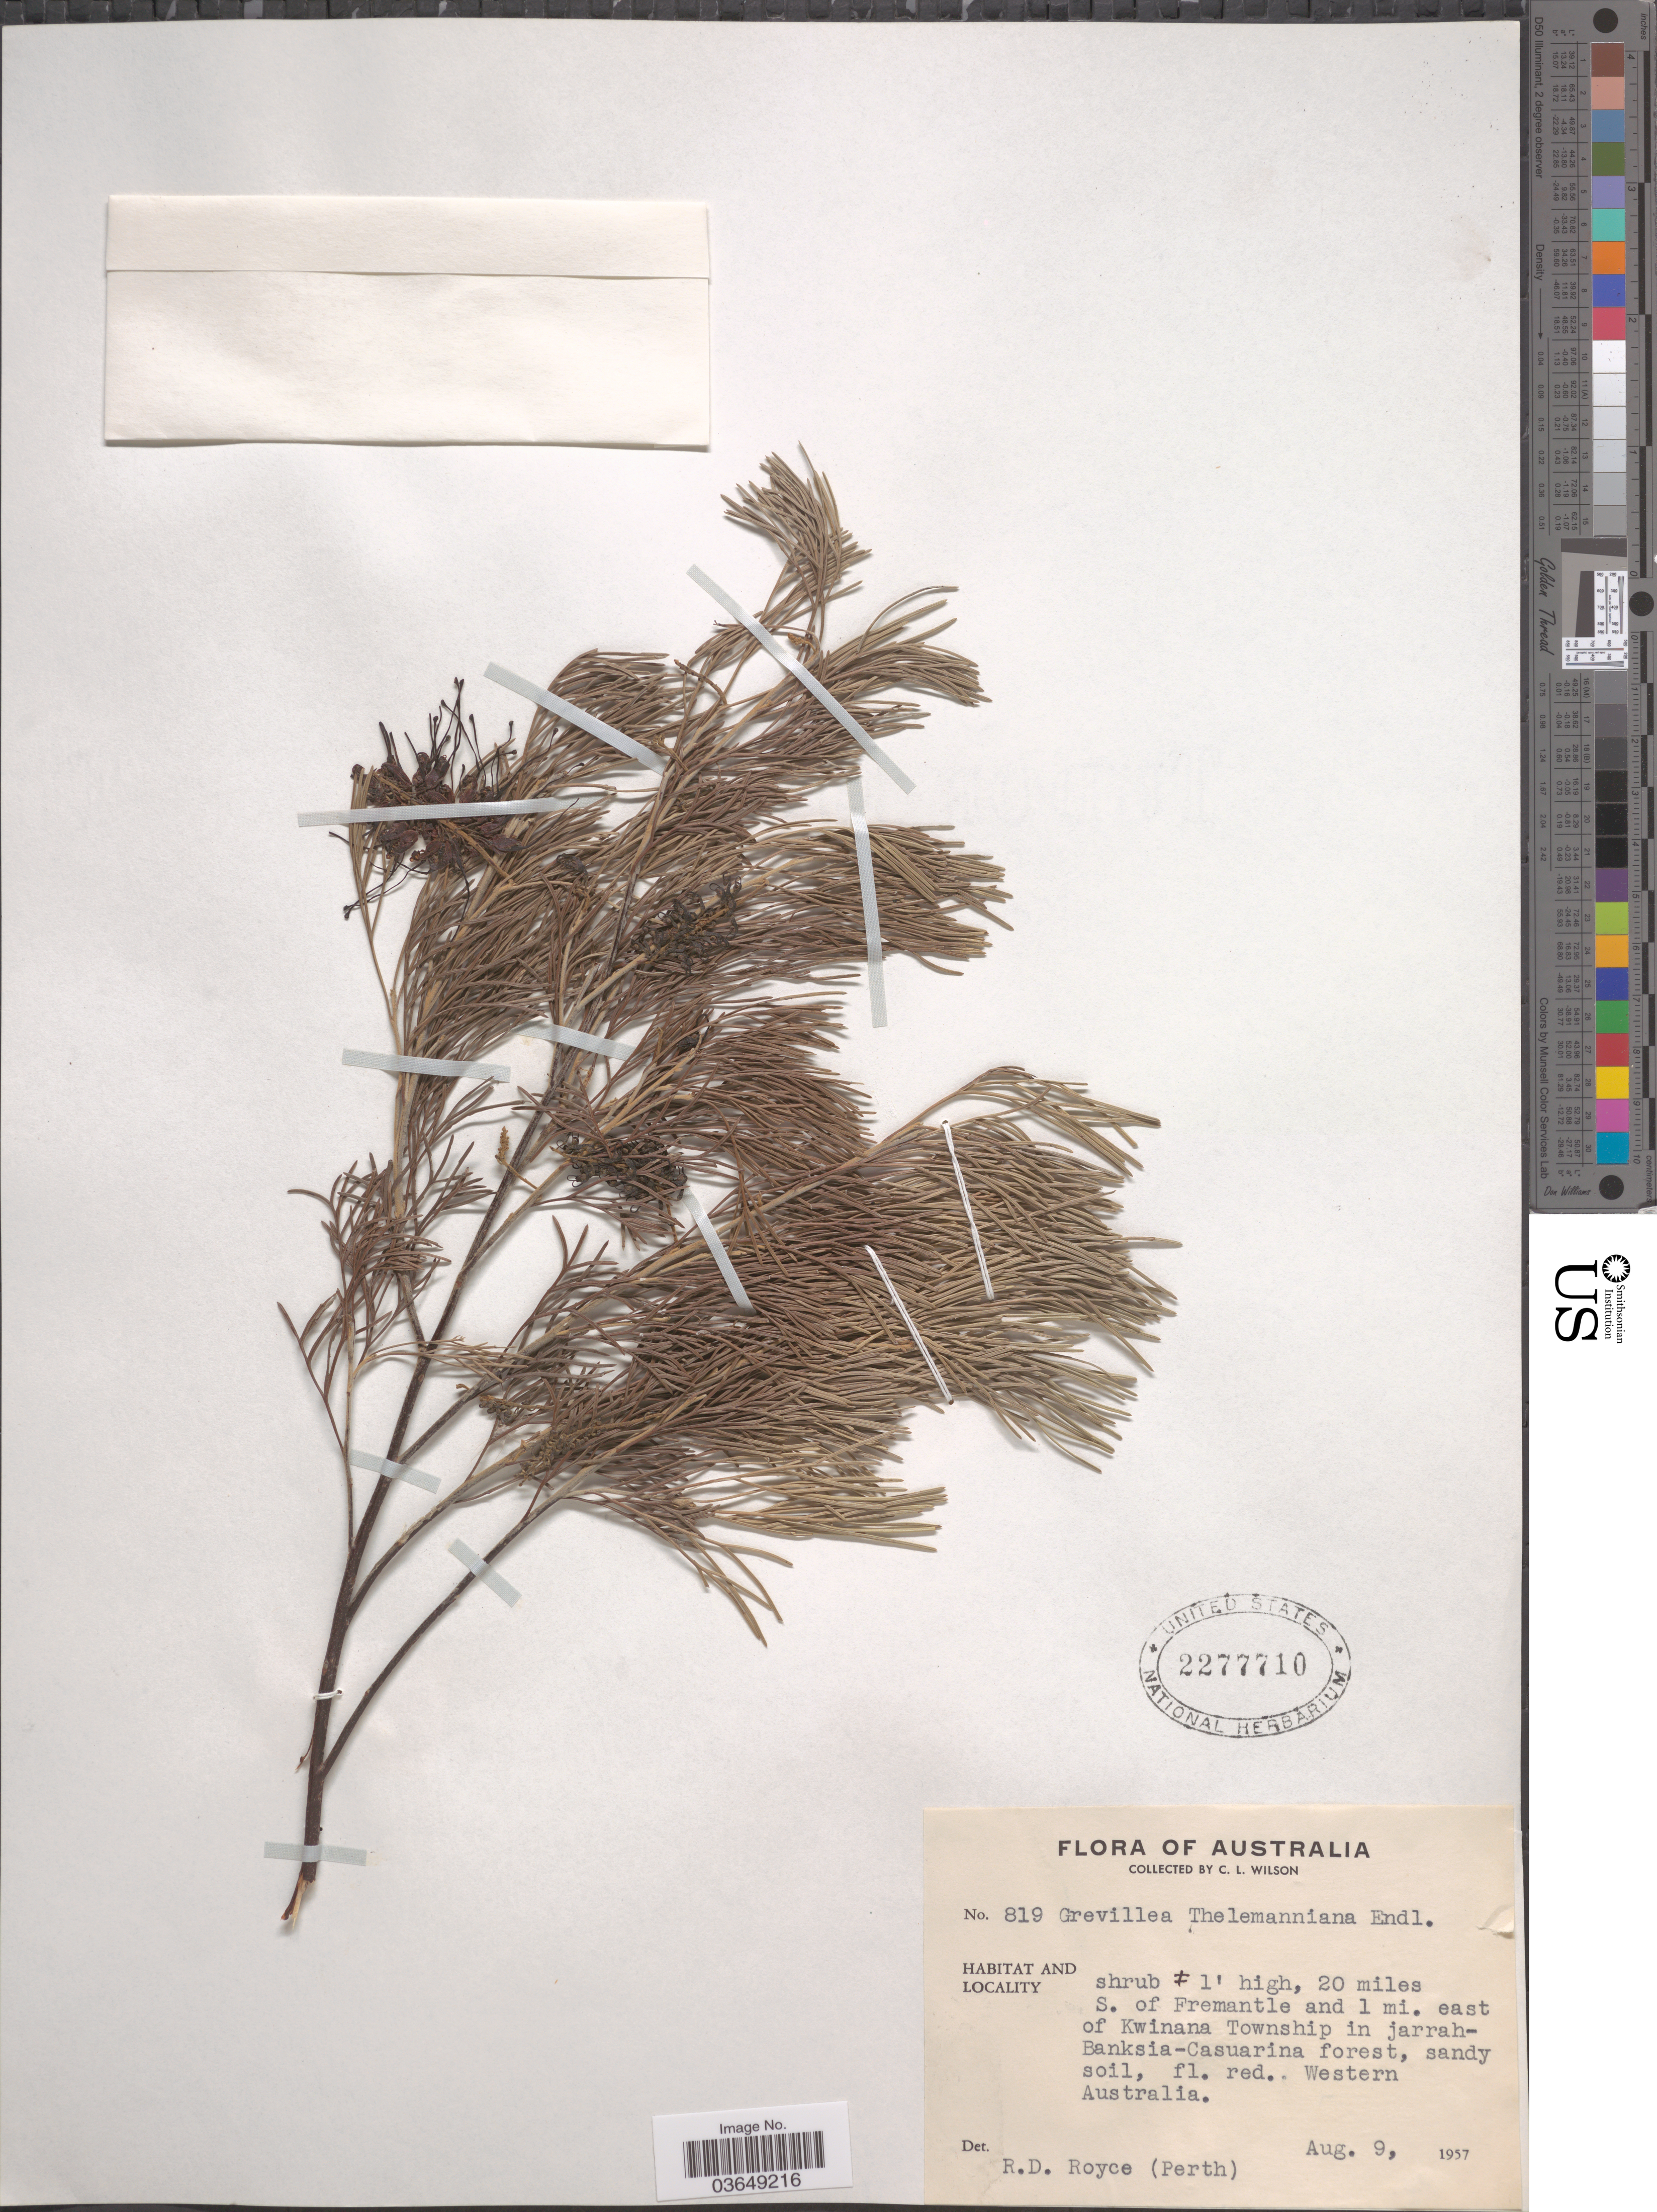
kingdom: Plantae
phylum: Tracheophyta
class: Magnoliopsida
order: Proteales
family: Proteaceae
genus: Grevillea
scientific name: Grevillea thelemanniana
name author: Hügel ex Lindl.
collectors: C. L. Wilson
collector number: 819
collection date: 1957-08-09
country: Australia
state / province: Western Australia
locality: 20 miles S. of Fremantle and 1 mi. east of Kwinana Township.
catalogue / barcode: US 2277710